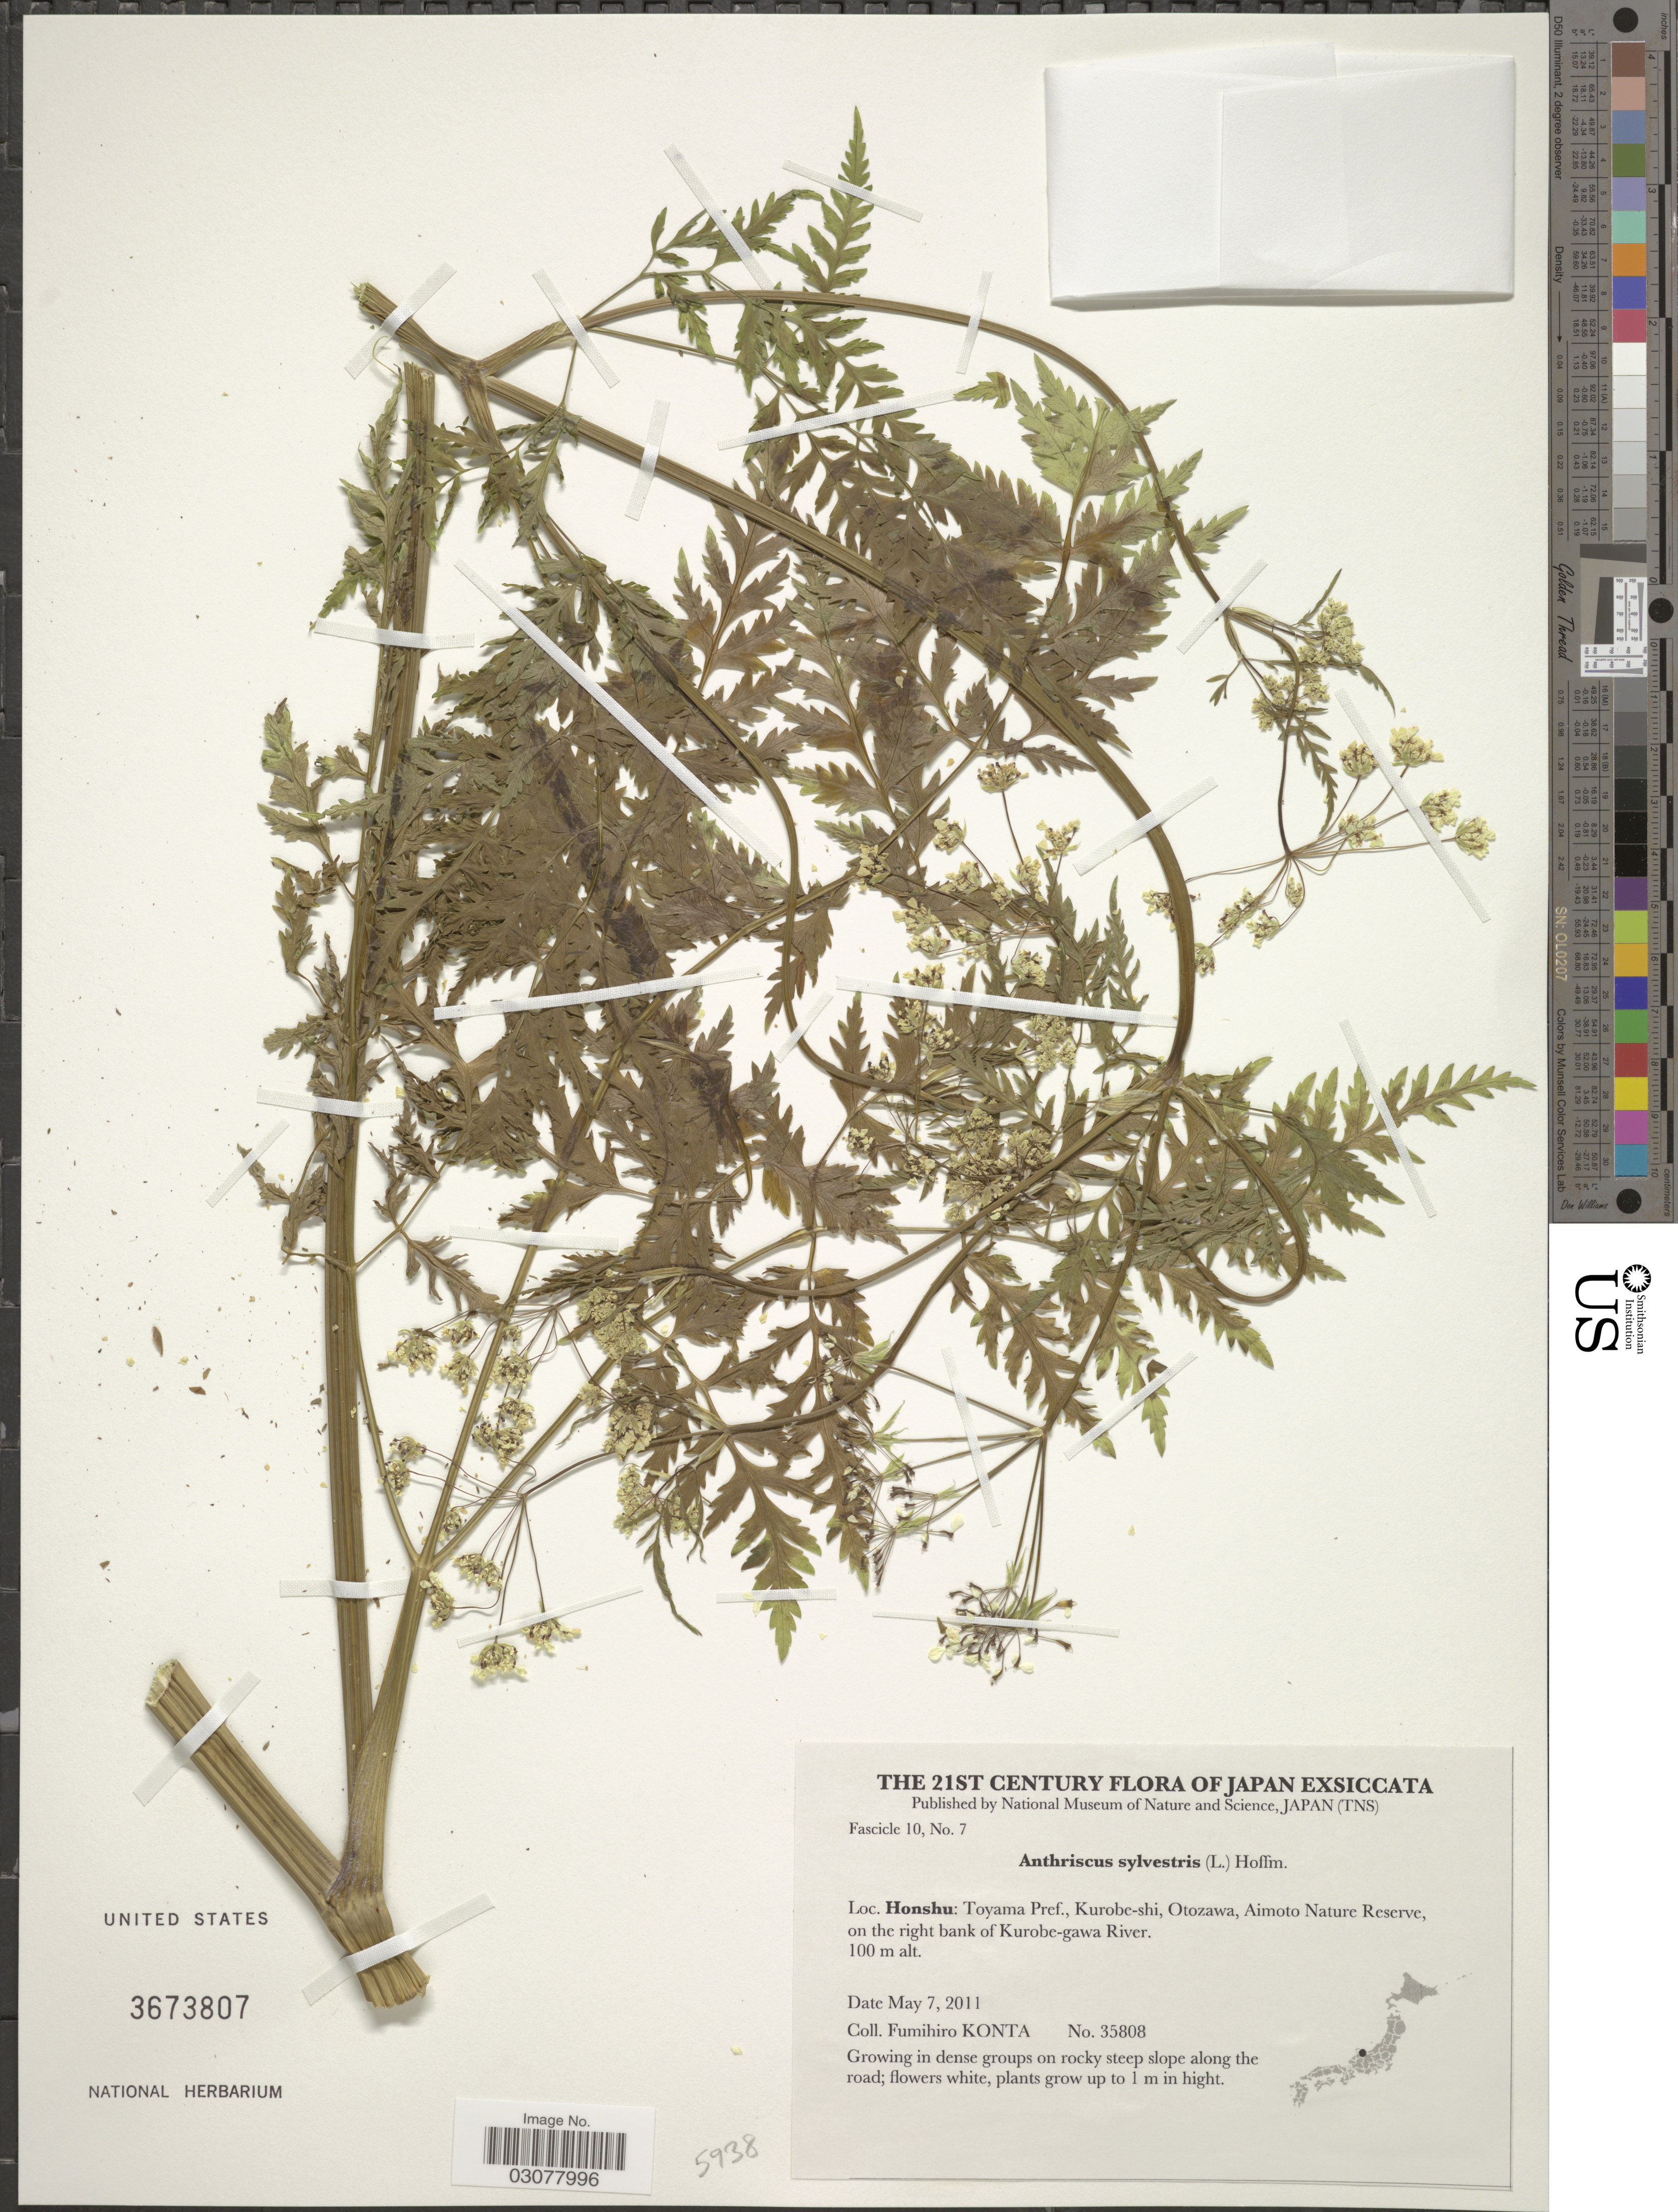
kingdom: Plantae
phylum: Tracheophyta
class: Magnoliopsida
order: Apiales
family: Apiaceae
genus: Anthriscus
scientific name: Anthriscus sylvestris subsp. sylvestris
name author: (L.) Hoffm.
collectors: F. Konta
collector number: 35808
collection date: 2011-05-07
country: Japan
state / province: Toyama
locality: Honshu: Toyama Pref., Kurobe-shi, Otozawa, Aimoto Nature Reserve, on the right bank of Kurobe-gawa River.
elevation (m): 100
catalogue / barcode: US 3673807